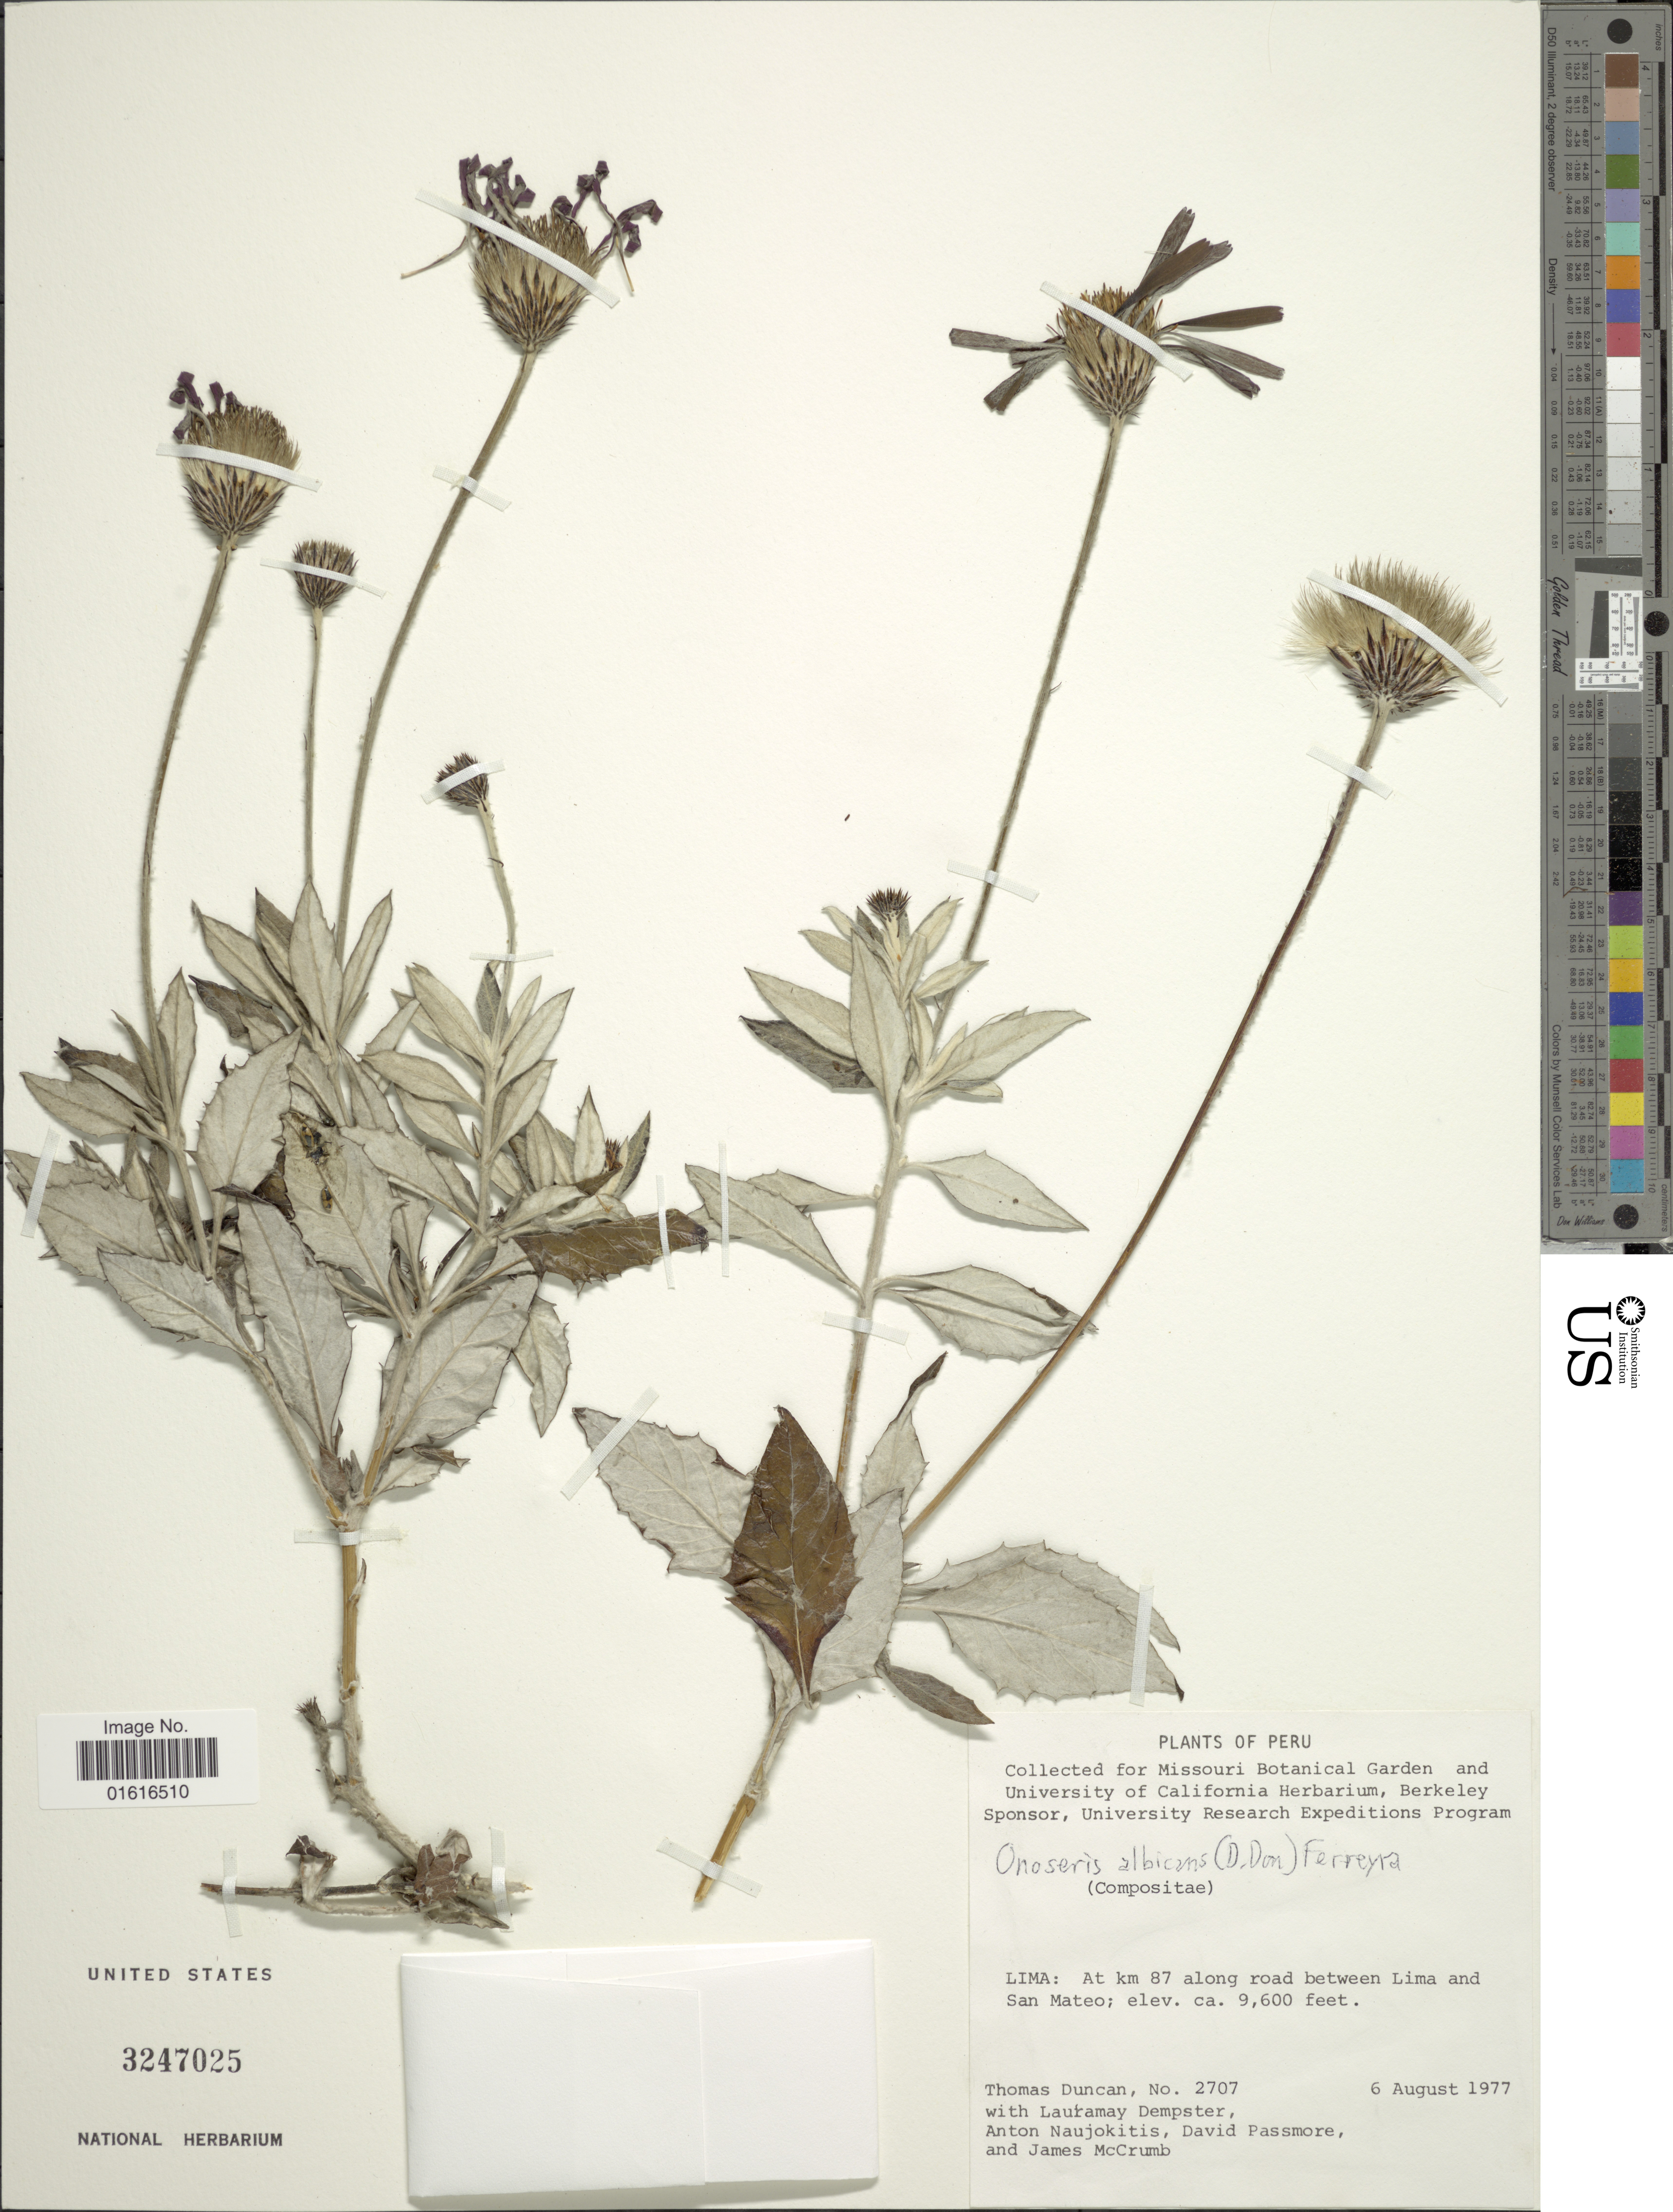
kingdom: Plantae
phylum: Tracheophyta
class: Magnoliopsida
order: Asterales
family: Asteraceae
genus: Onoseris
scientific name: Onoseris albicans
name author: (D. Don) Ferreyra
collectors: T. Duncan, L. T. Dempster, A. Naujokitis, d. Passmore & J. McCrumb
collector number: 2707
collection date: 1977-08-06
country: Peru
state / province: Lima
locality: At km 87 along road between Lima and San Mateo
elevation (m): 2926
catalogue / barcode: US 3247025